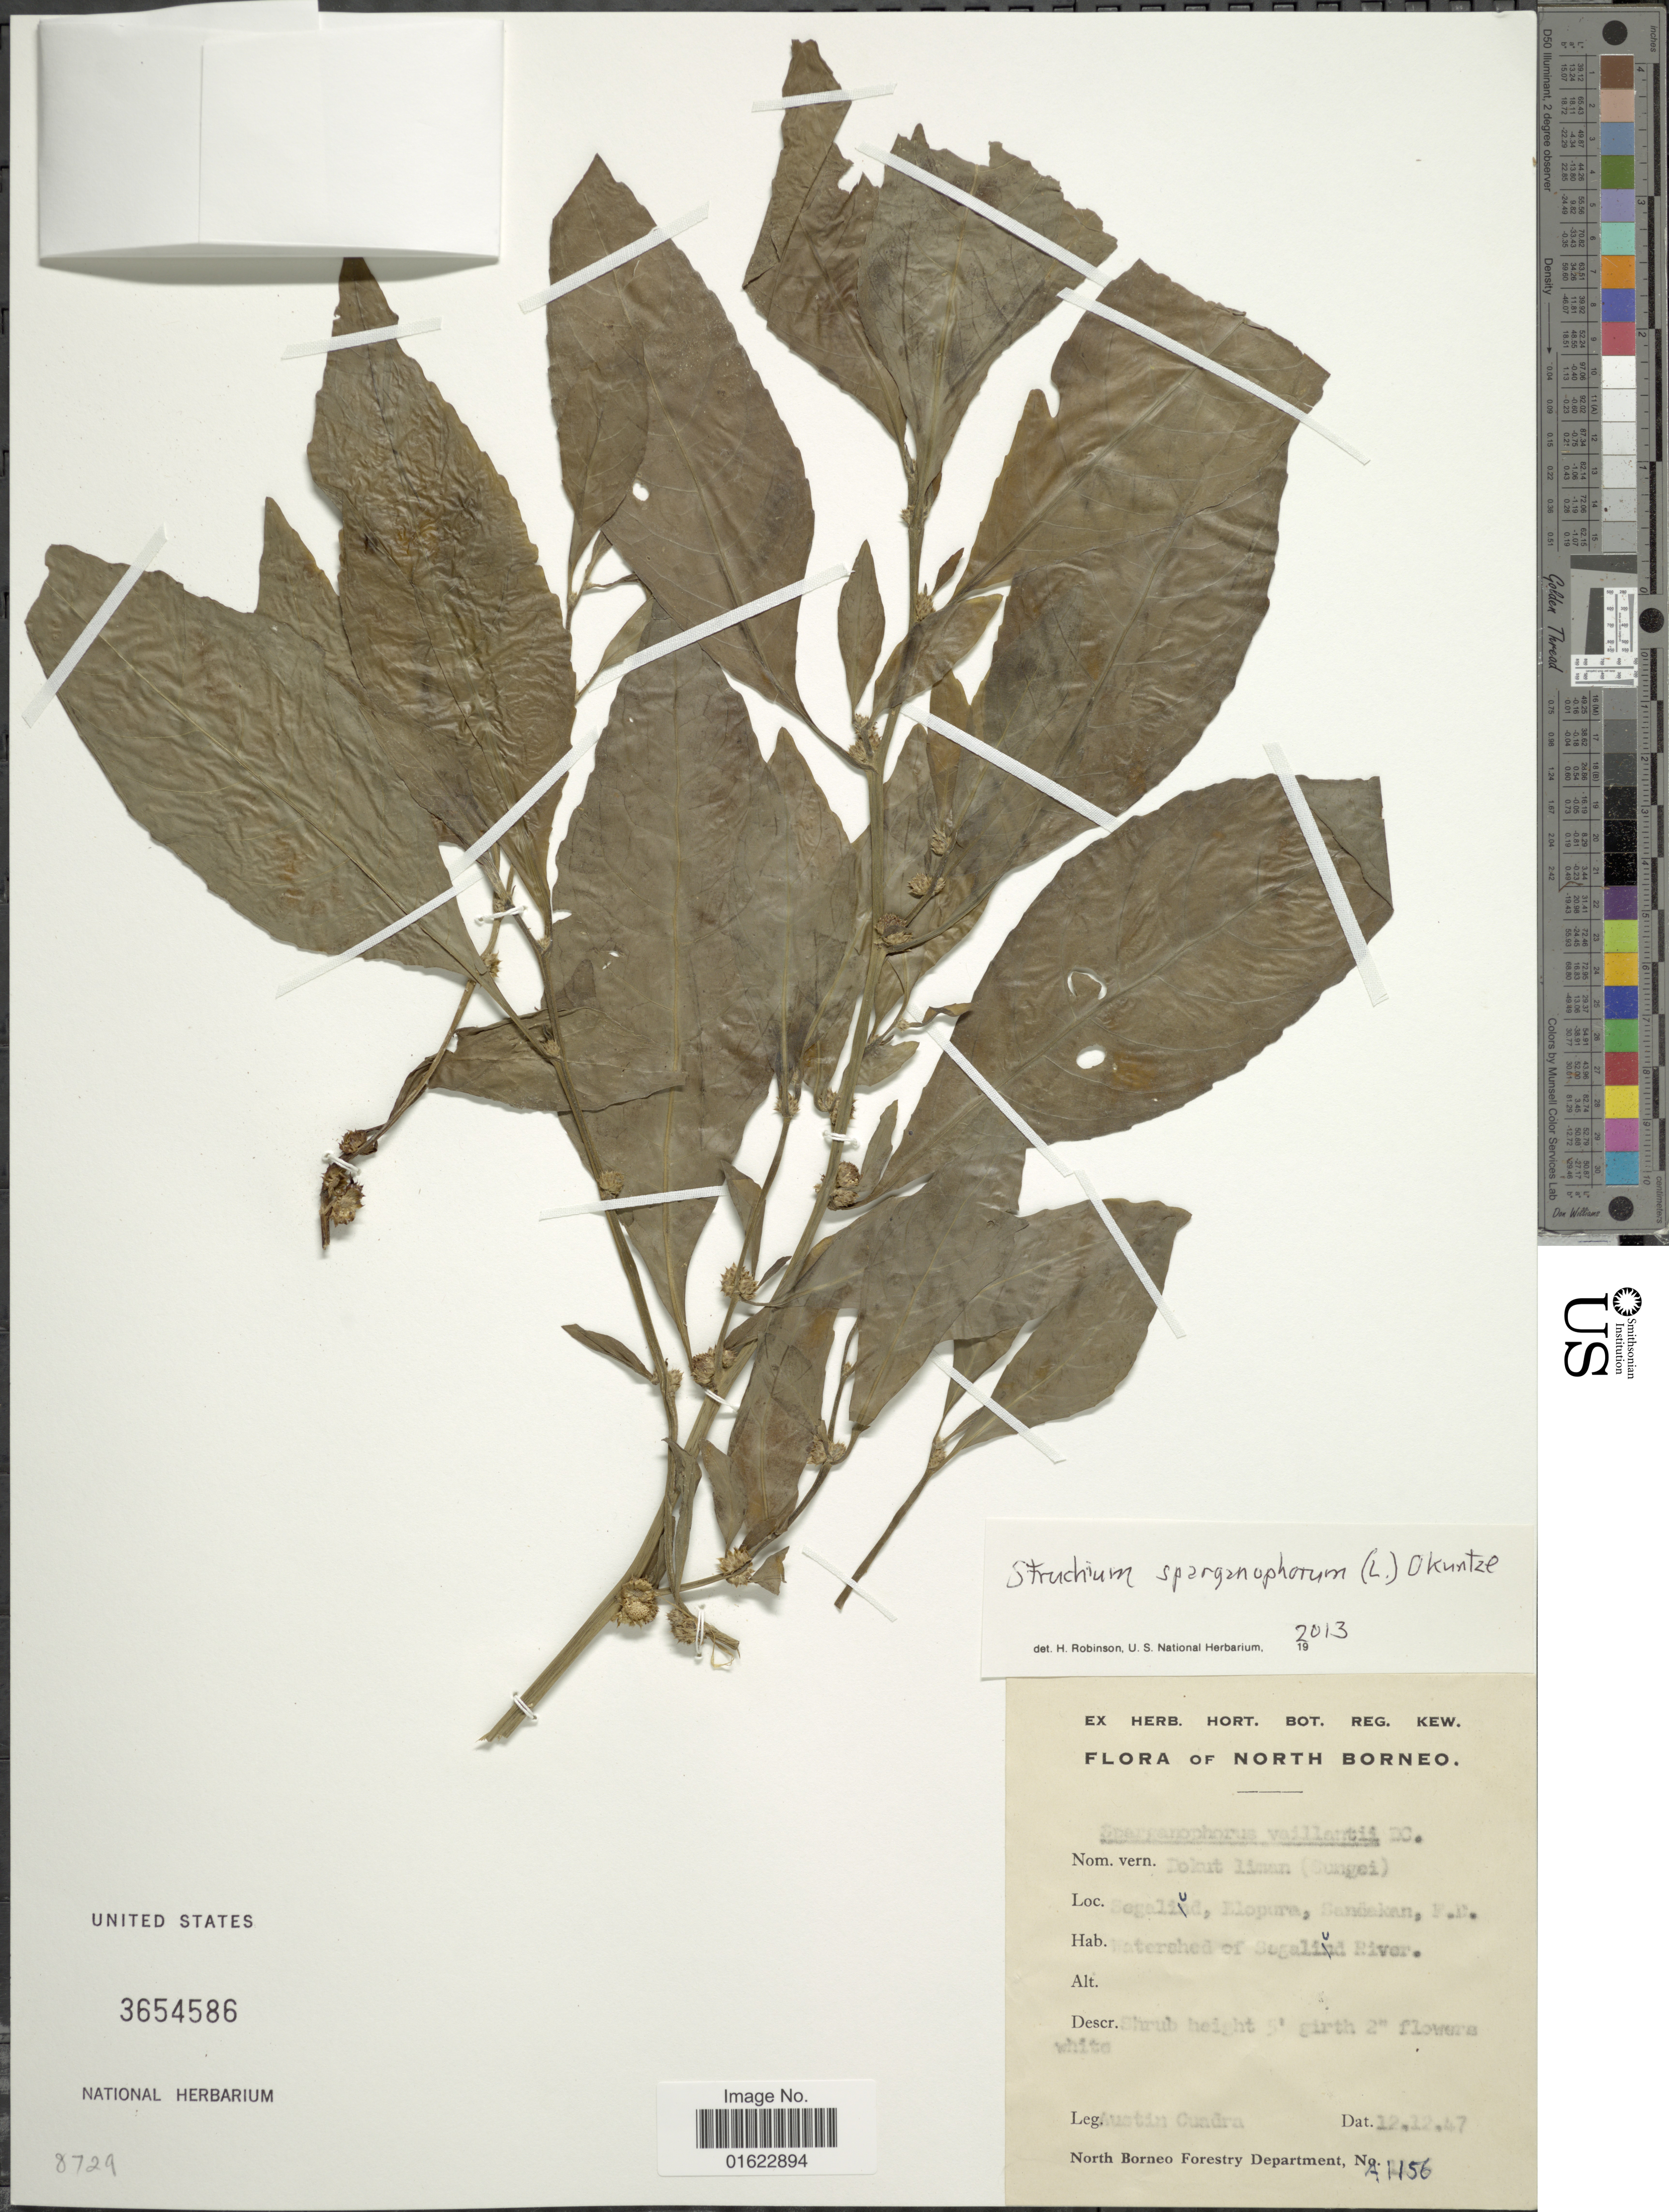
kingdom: Plantae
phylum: Tracheophyta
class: Magnoliopsida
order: Asterales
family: Asteraceae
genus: Struchium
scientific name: Struchium sparganophorum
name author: (L.) Kuntze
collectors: A. Cuadra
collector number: A1156*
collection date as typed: Transcribed d/m/y: 12/12/47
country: Malaysia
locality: North Borneo. Segaliud, Elopura, Sandakan, F. D.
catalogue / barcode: US 3654586